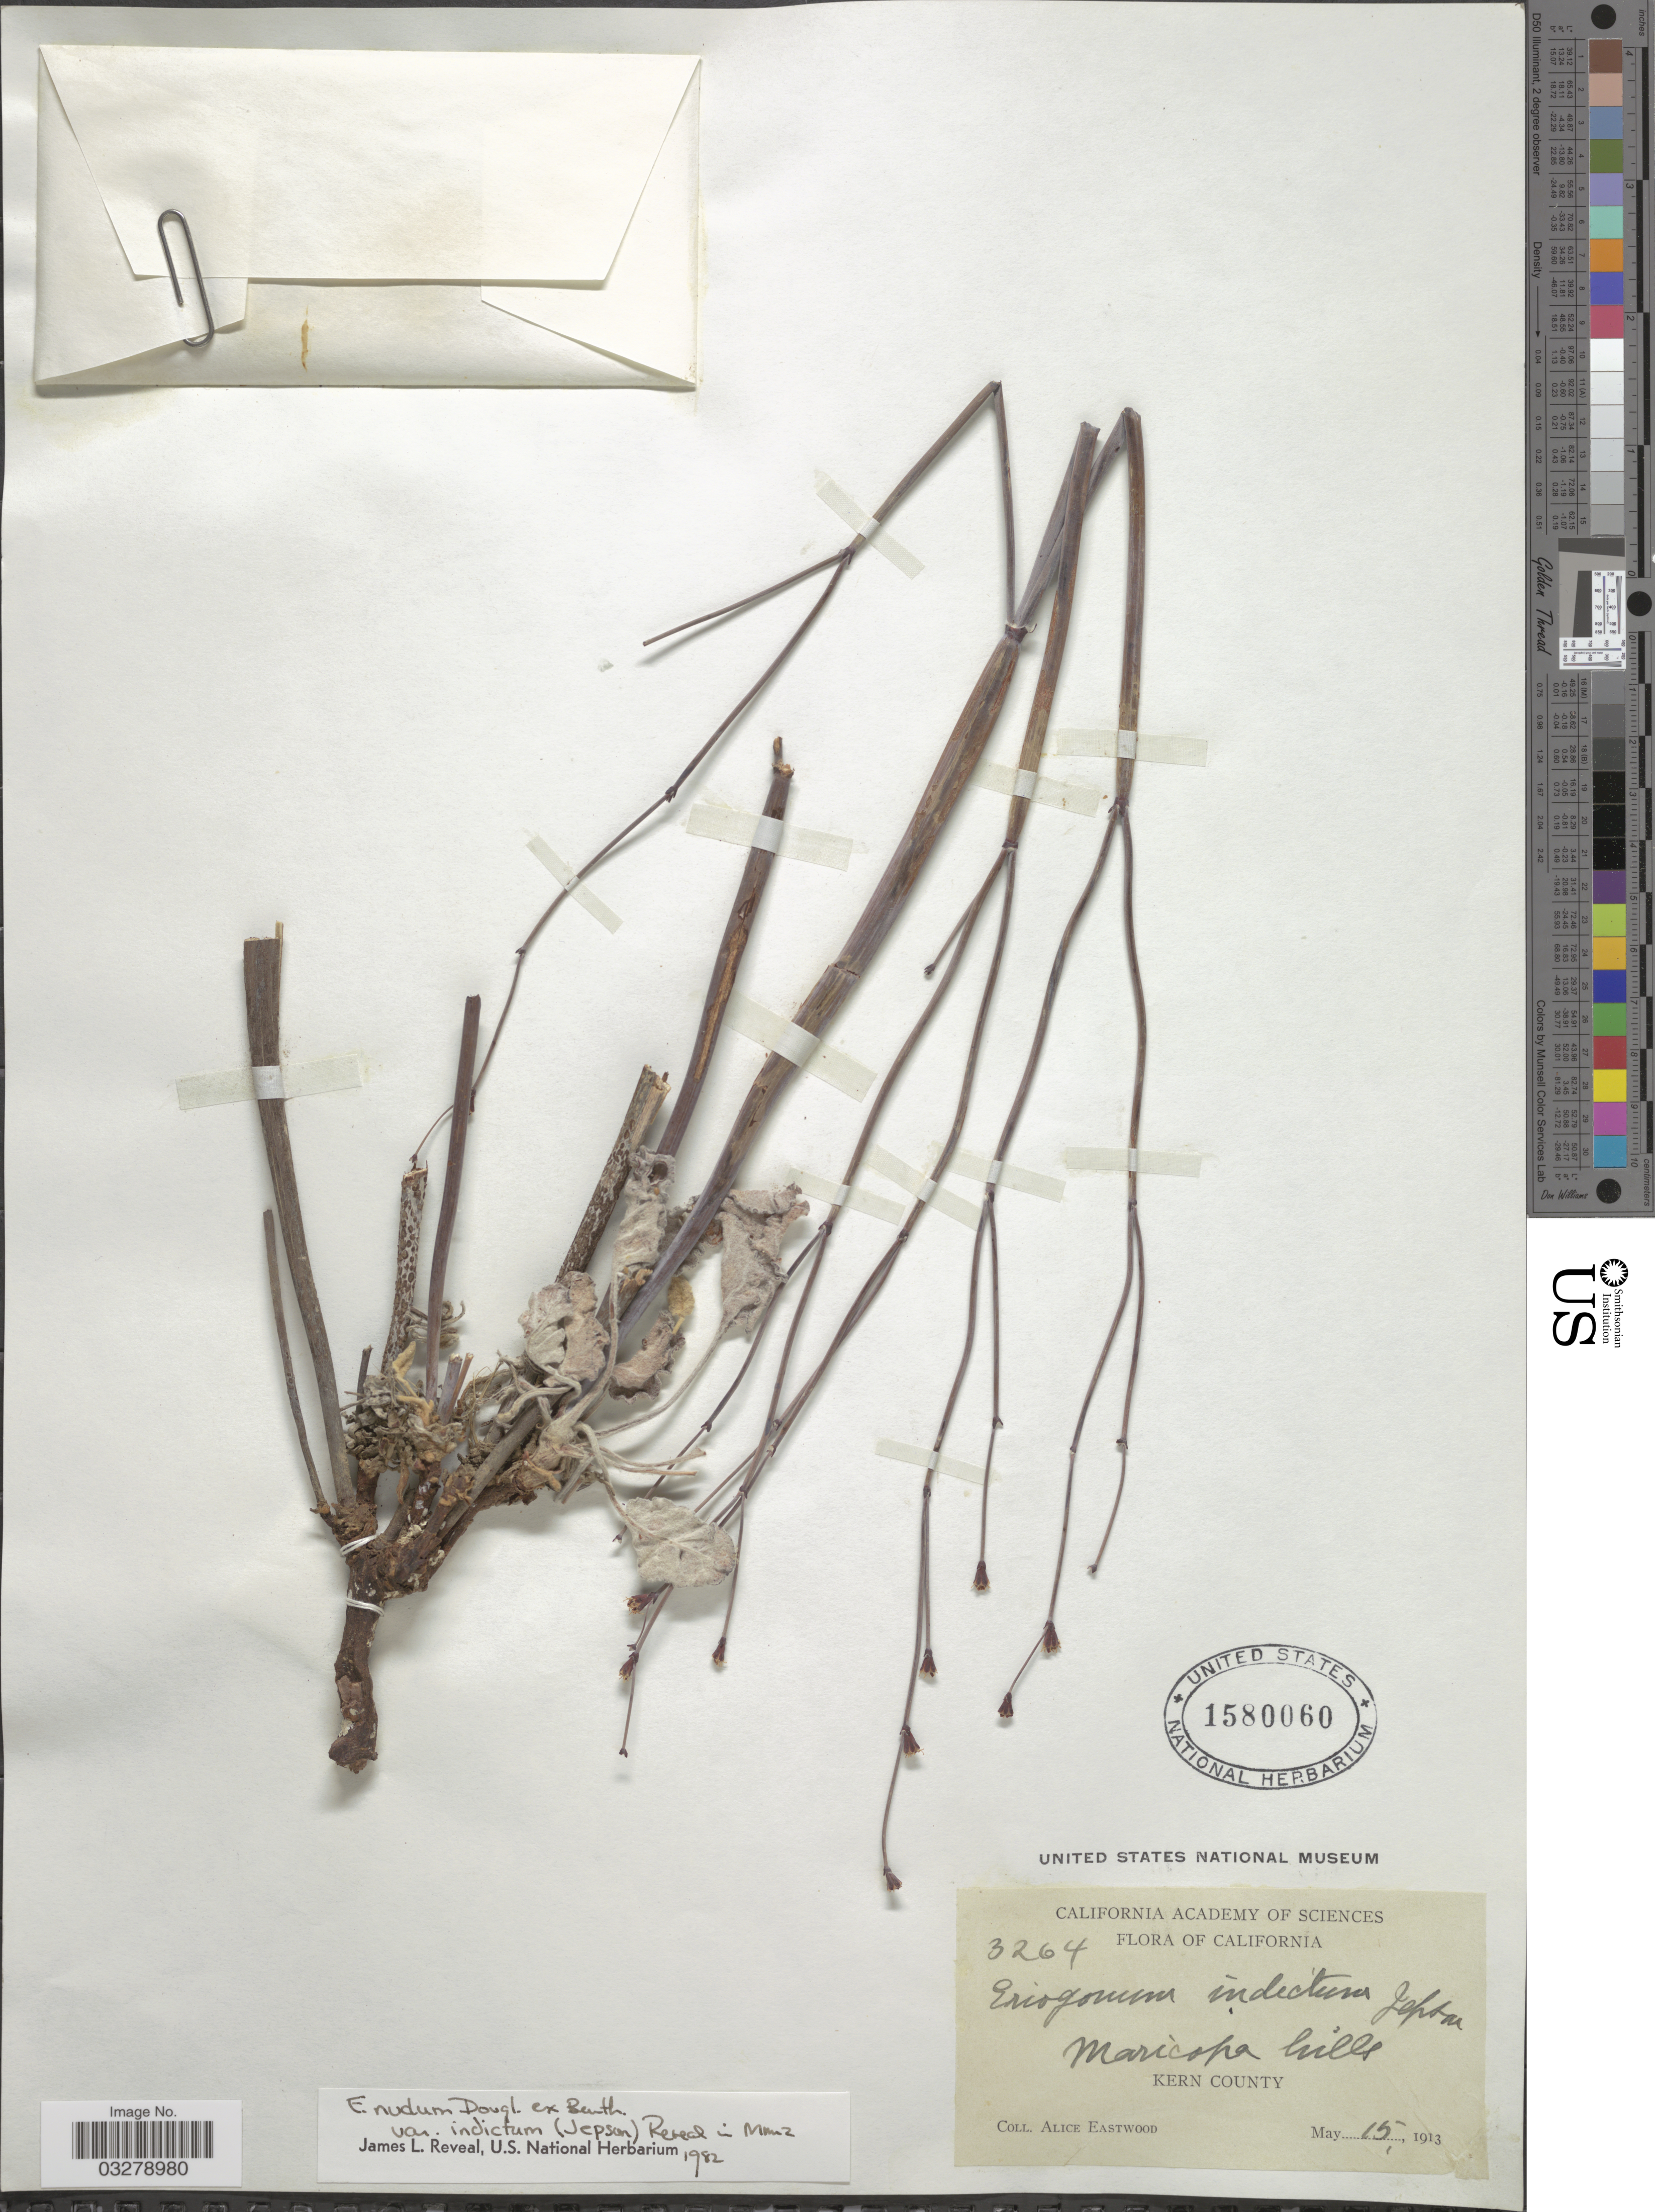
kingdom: Plantae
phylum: Tracheophyta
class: Magnoliopsida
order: Caryophyllales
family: Polygonaceae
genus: Eriogonum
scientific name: Eriogonum nudum var. indictum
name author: (Jeps.) Reveal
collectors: A. Eastwood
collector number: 3264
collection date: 1913-05-15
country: United States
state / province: California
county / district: Kern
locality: Maricopa hills, Kern County.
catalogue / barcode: US 1580060